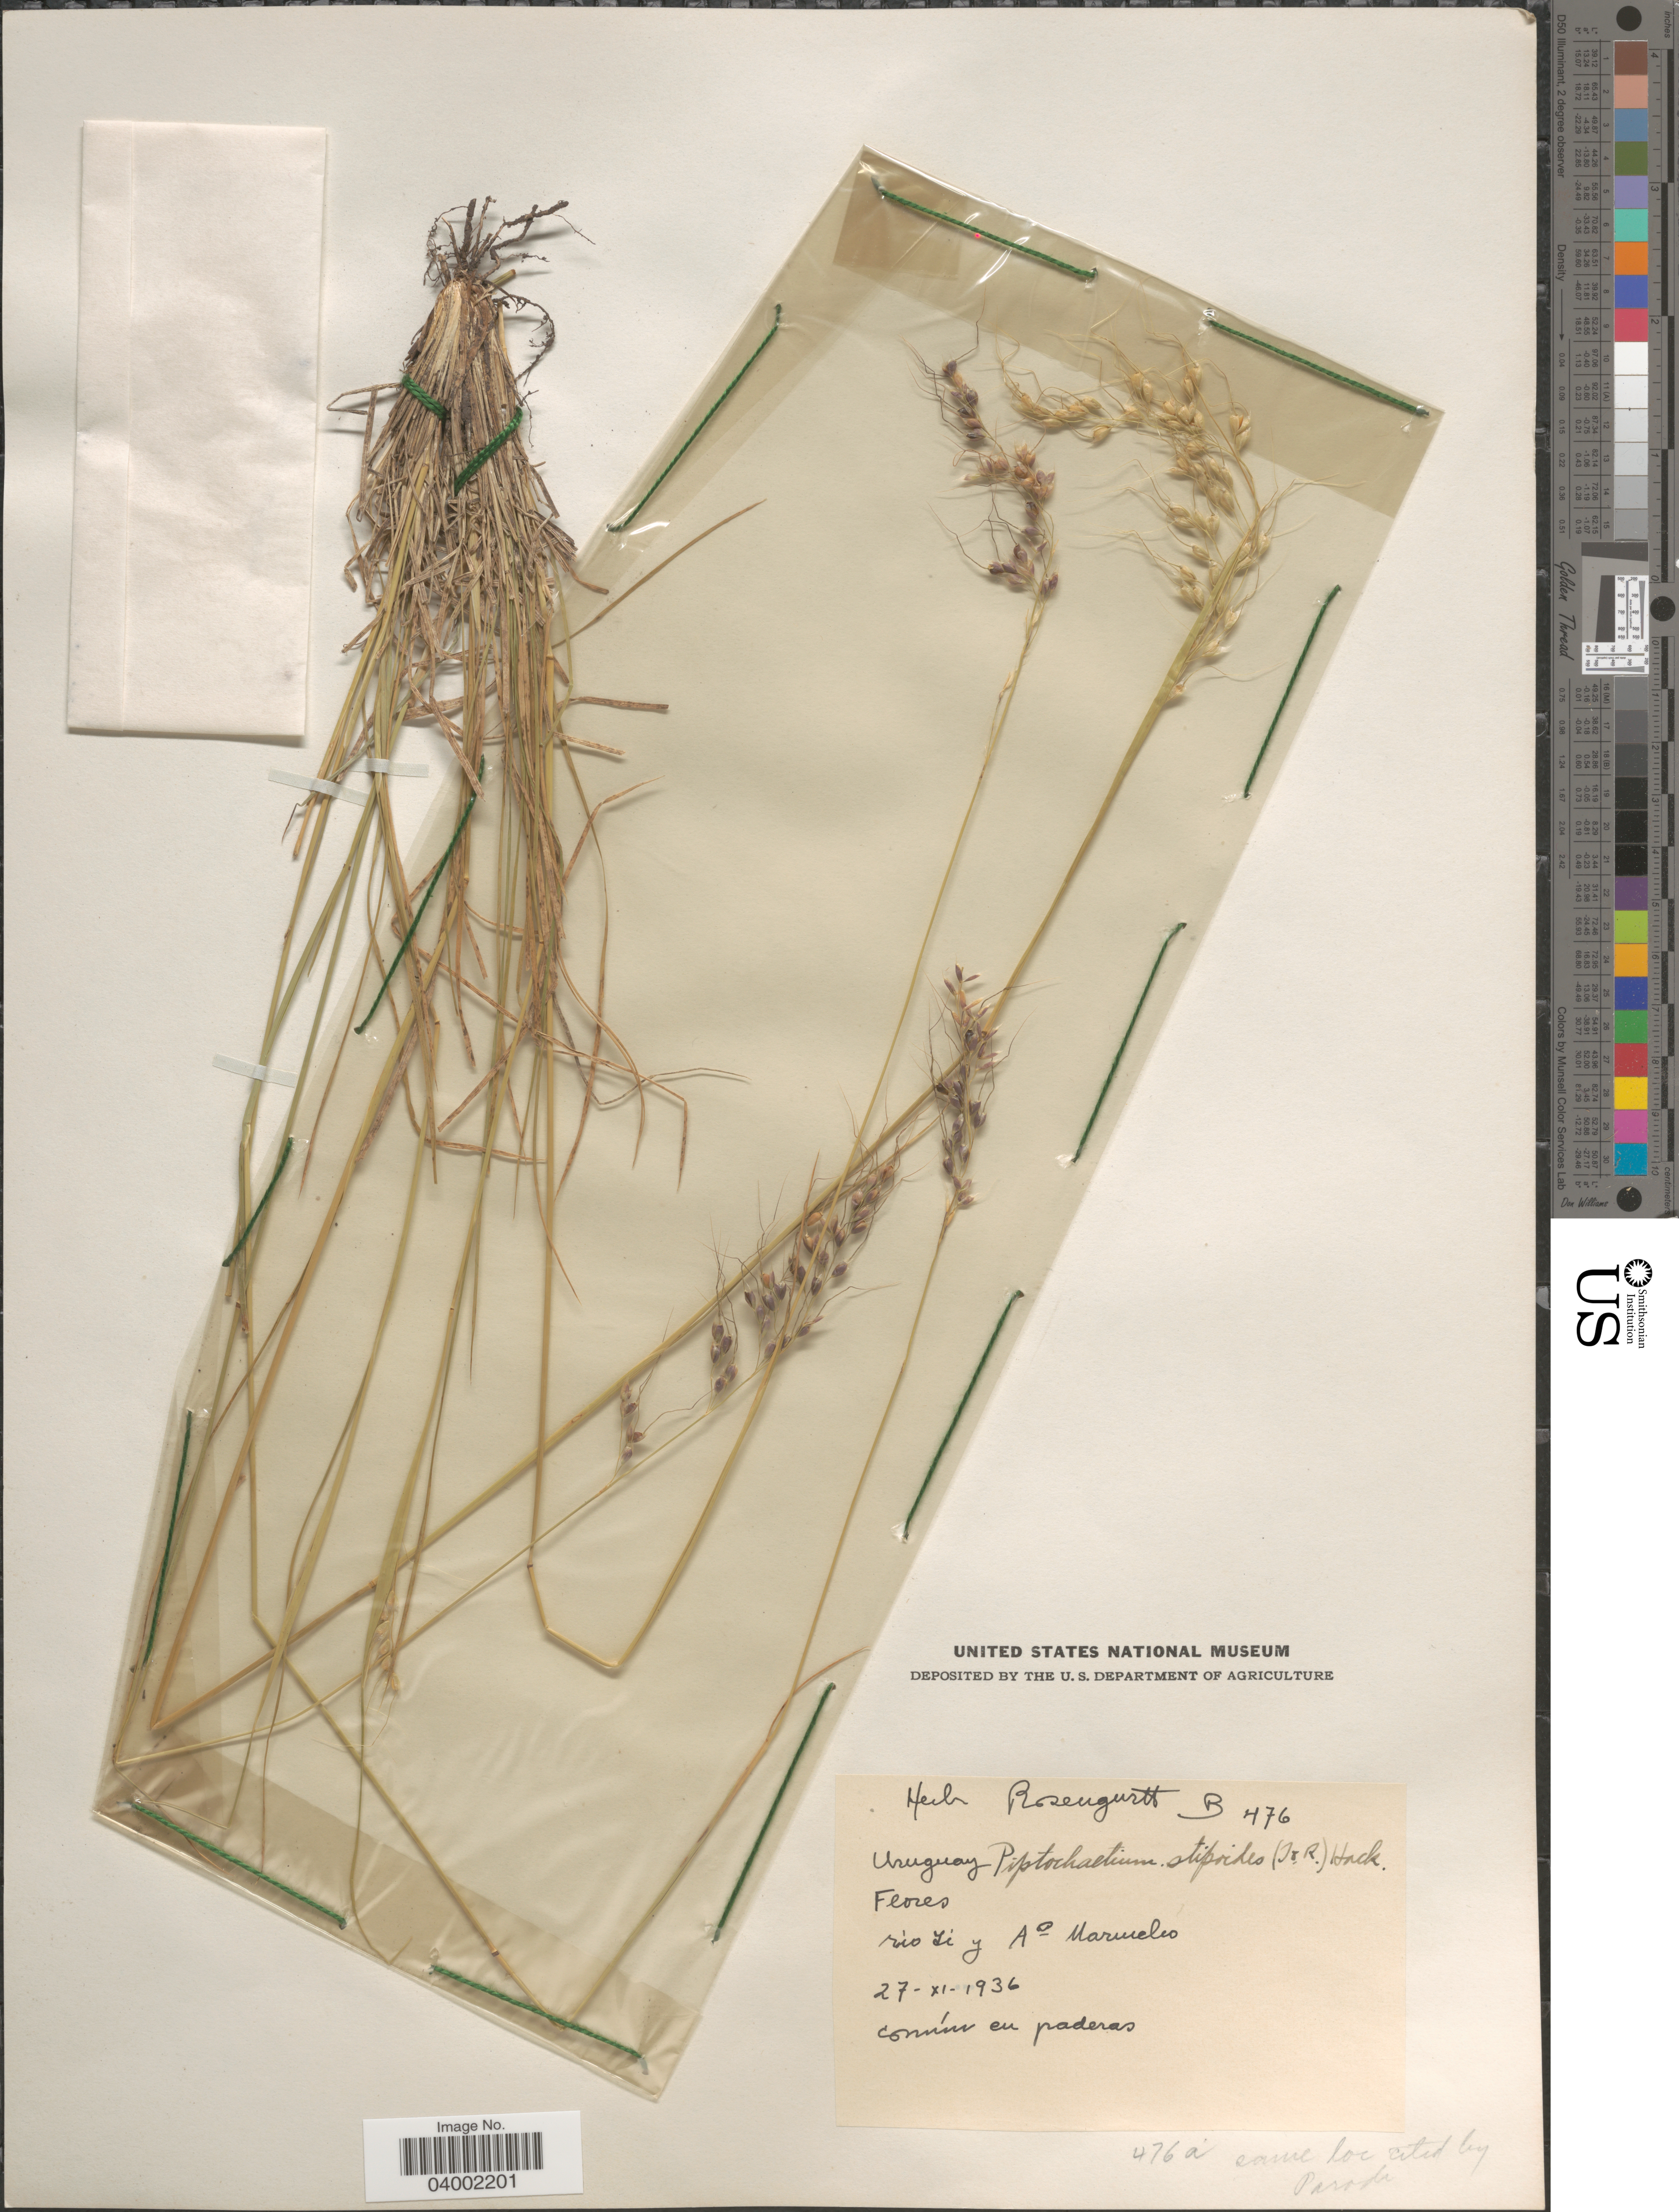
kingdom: Plantae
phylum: Tracheophyta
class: Liliopsida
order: Poales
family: Poaceae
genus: Piptochaetium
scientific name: Piptochaetium stipoides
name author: (Trin. & Rupr.) Hack. & Arechav.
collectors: ex herb. Rosengurtt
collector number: B476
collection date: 1936-11-27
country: Uruguay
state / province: Flores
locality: Río Yi y A° Marincho.